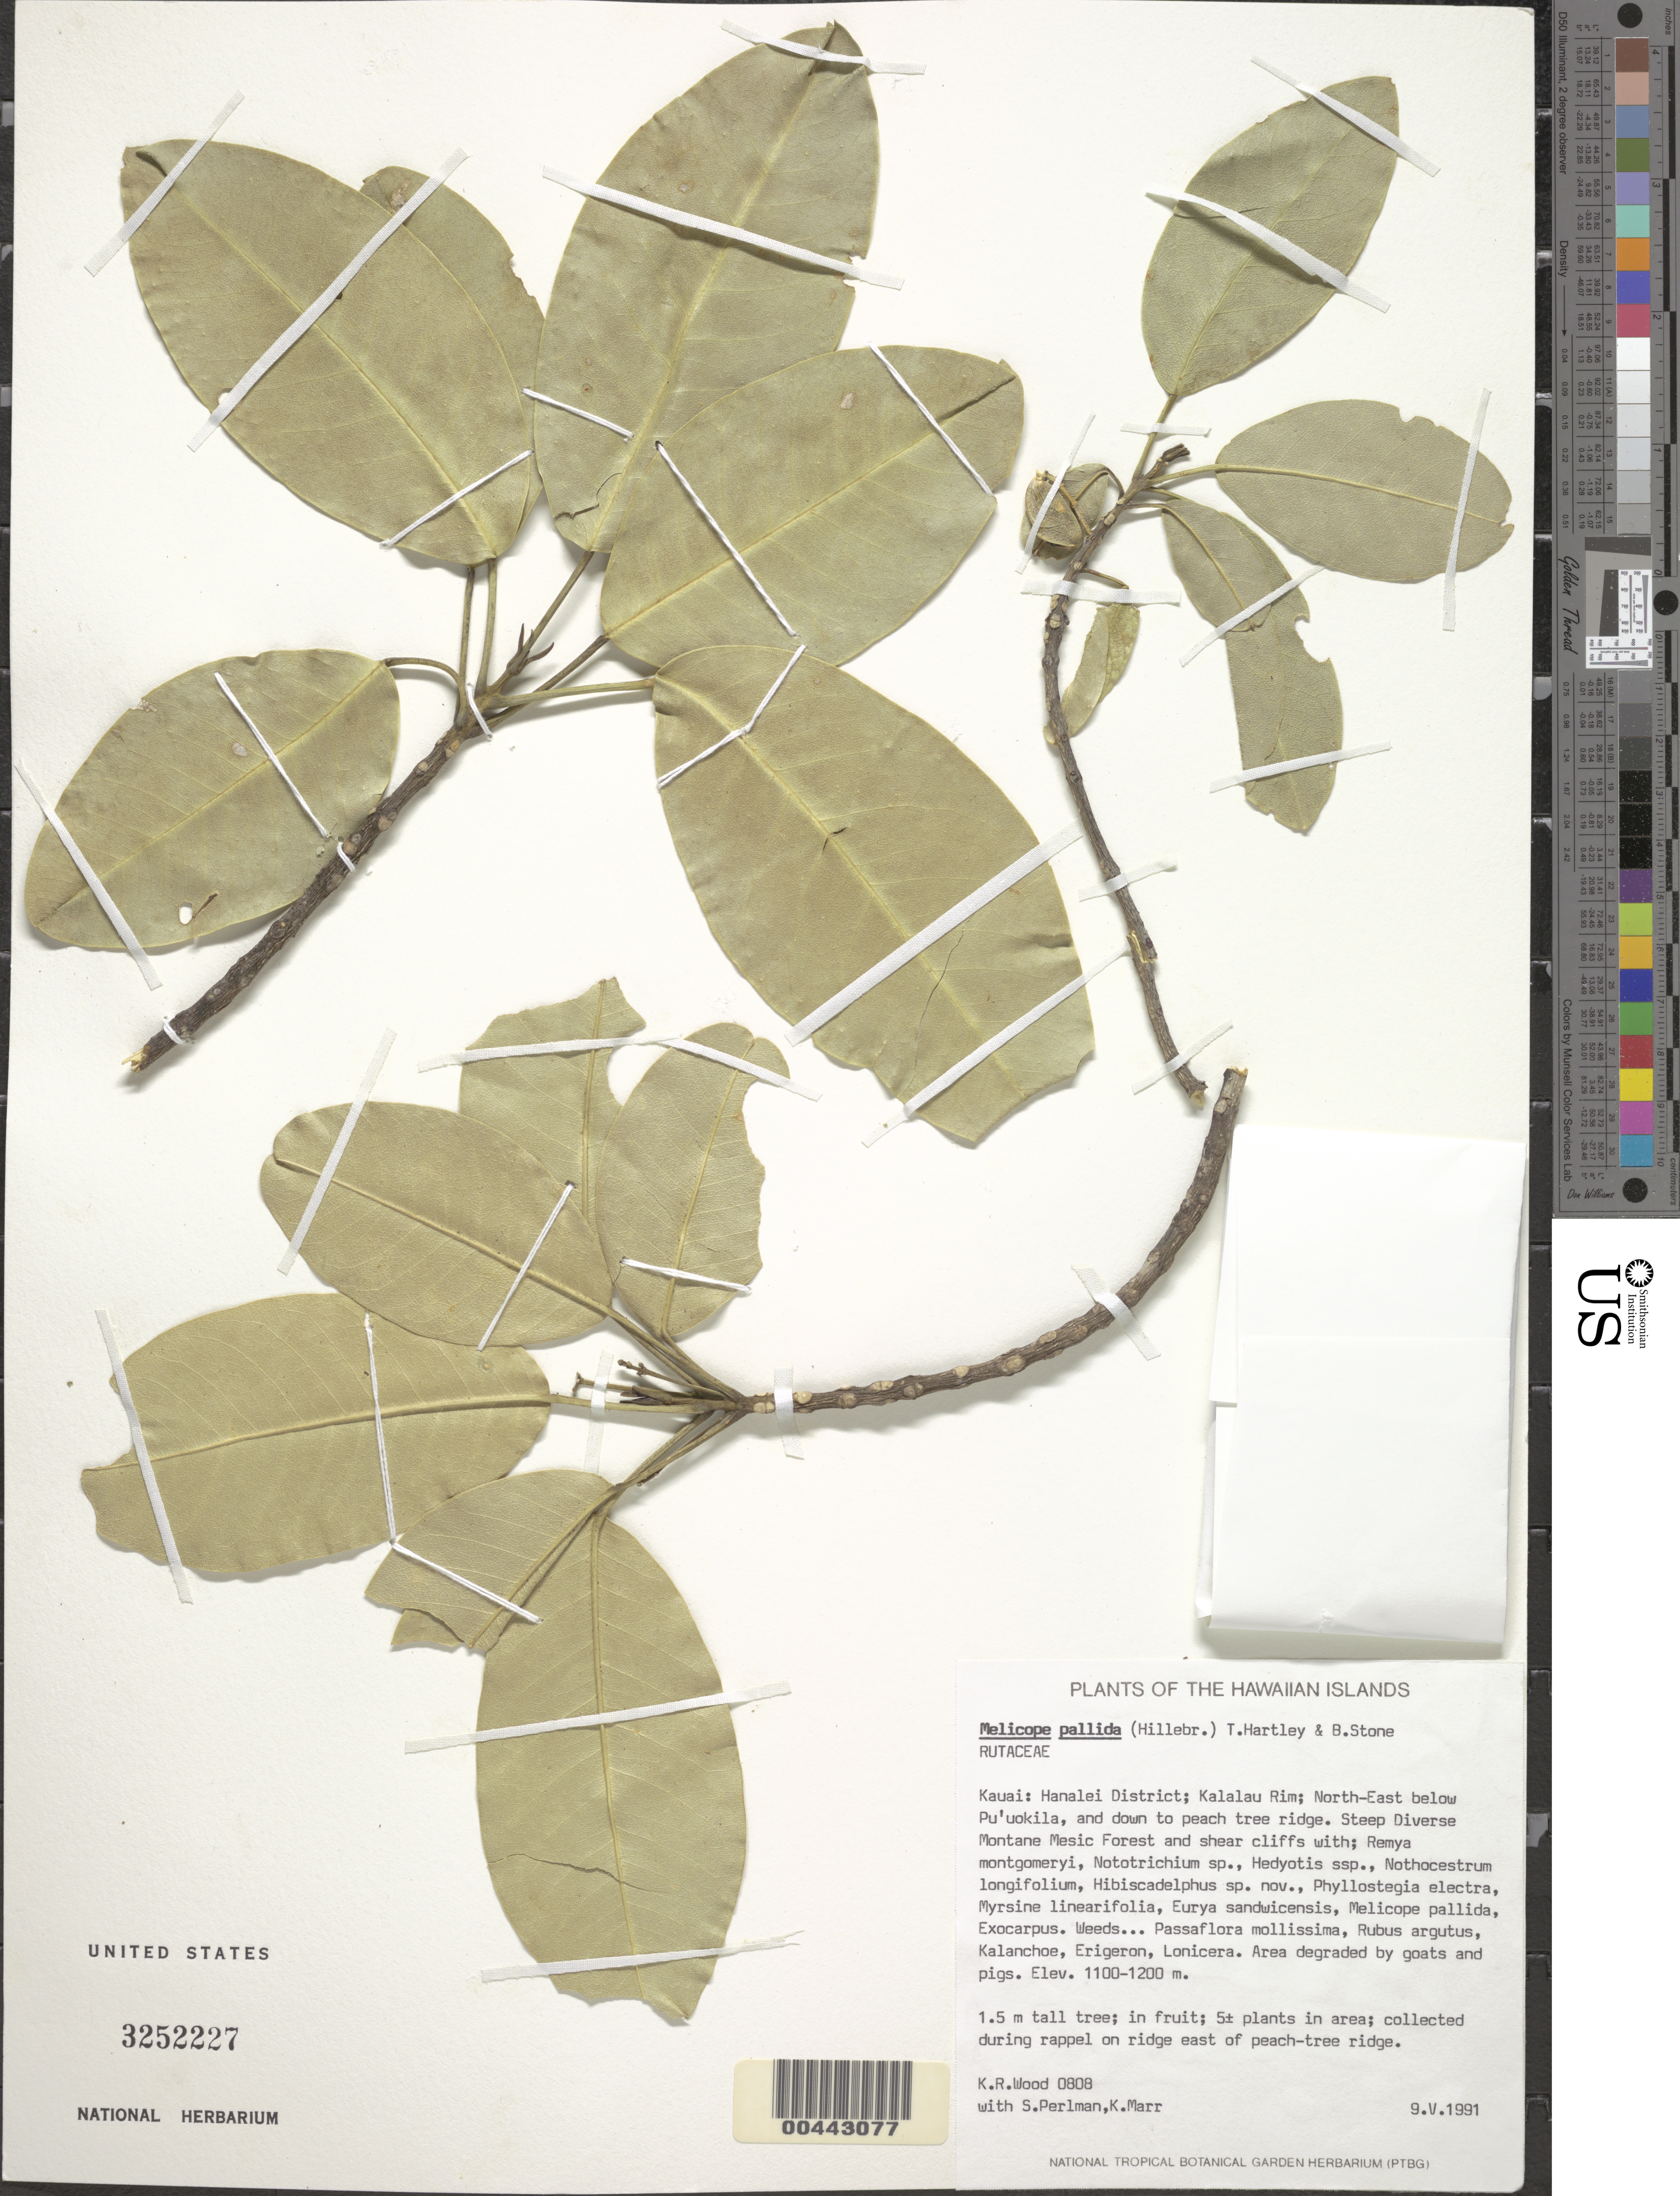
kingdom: Plantae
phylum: Tracheophyta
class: Magnoliopsida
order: Sapindales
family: Rutaceae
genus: Melicope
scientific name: Melicope pallida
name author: (Hillebr.) T.G. Hartley & B.C. Stone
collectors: K. R. Wood, S. P. Perlman & K. Marr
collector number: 0808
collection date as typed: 9 May 1991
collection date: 1991-05-09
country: United States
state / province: Hawaii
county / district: Kauai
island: Kaua'i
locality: Hanalei District; Kalalau Rim; North-East below Pu'uolika, and down to peach tree ridge, on ridge east of peach-tree ridge.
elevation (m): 1100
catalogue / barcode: US 325227